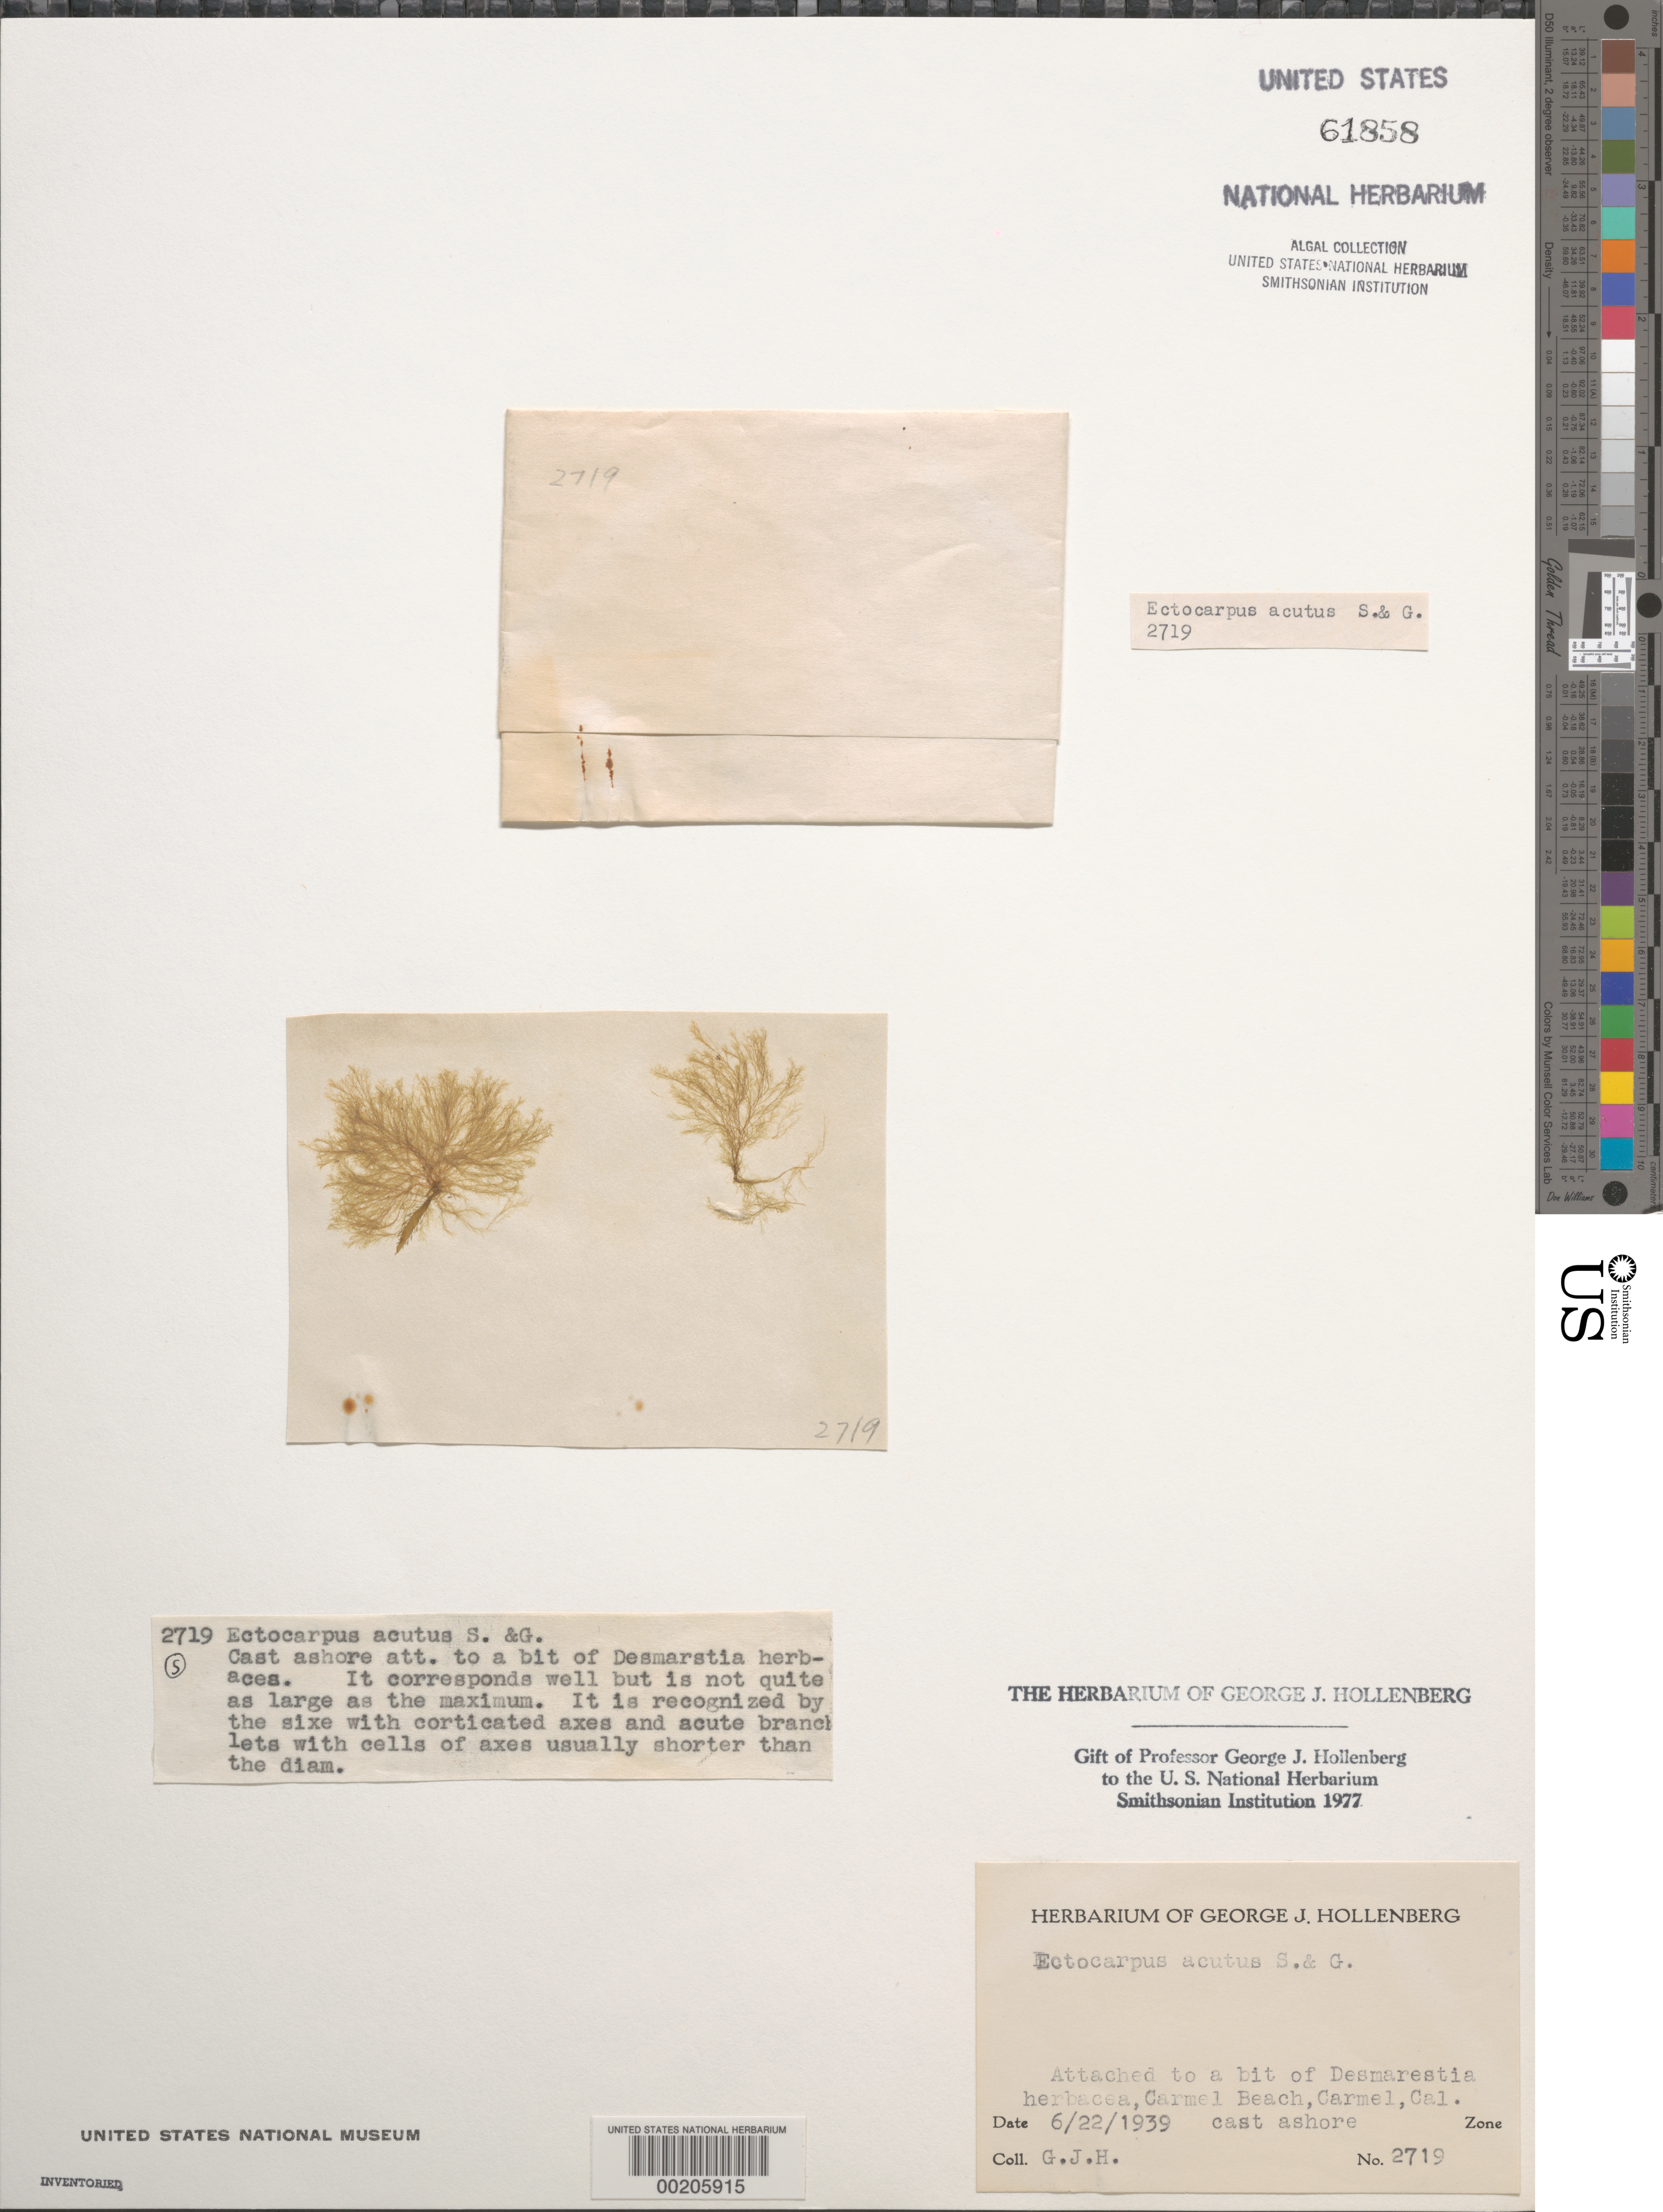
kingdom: Chromista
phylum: Ochrophyta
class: Phaeophyceae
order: Ectocarpales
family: Ectocarpaceae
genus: Ectocarpus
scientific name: Ectocarpus acutus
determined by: Hollenberg, George J.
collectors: G. Hollenberg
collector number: GJH 2719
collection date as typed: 22 Jun 1939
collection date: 1939-06-22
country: United States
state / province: California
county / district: Monterey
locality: Carmel Beach, Carmel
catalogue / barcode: US 61858